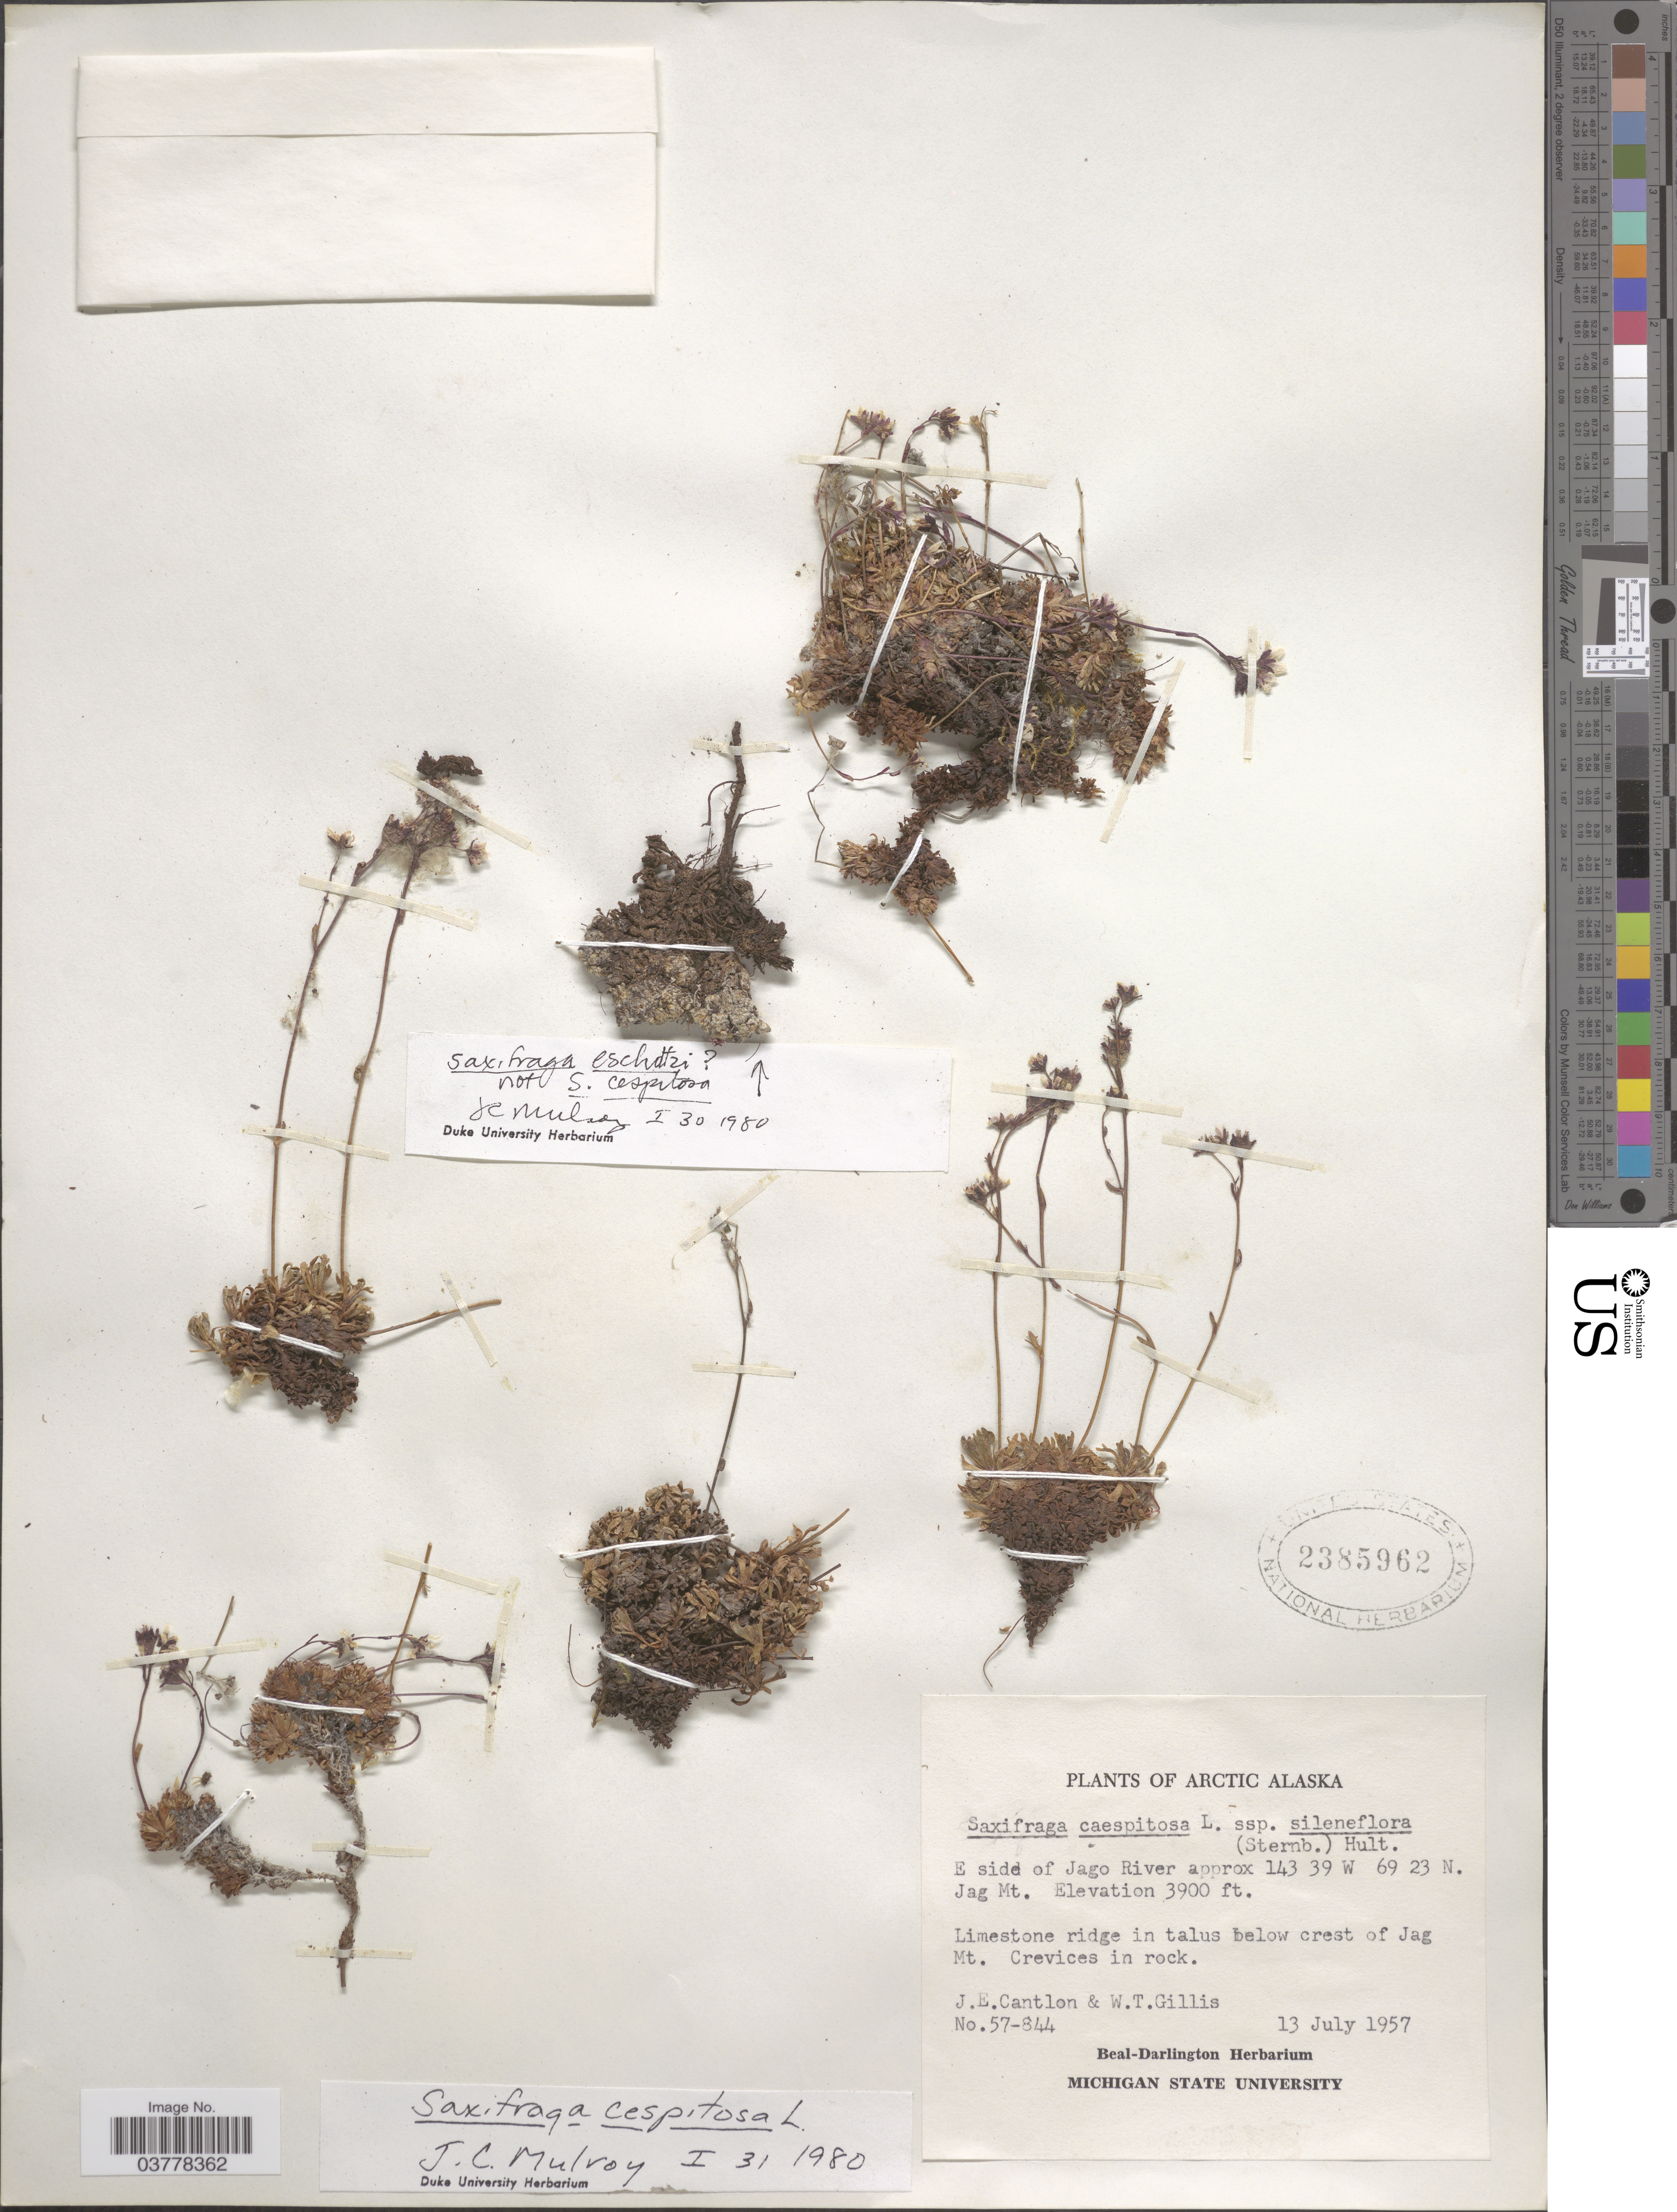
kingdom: Plantae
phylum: Tracheophyta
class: Magnoliopsida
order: Saxifragales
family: Saxifragaceae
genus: Saxifraga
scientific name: Saxifraga caespitosa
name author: L.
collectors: J. Cantlon & W. T. Gillis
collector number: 57-844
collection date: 1957-07-13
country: United States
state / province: Alaska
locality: Arctic Alaska. E side of Jago River. Jag Mt. Below crest of Jag Mt.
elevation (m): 1189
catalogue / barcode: US 2385962